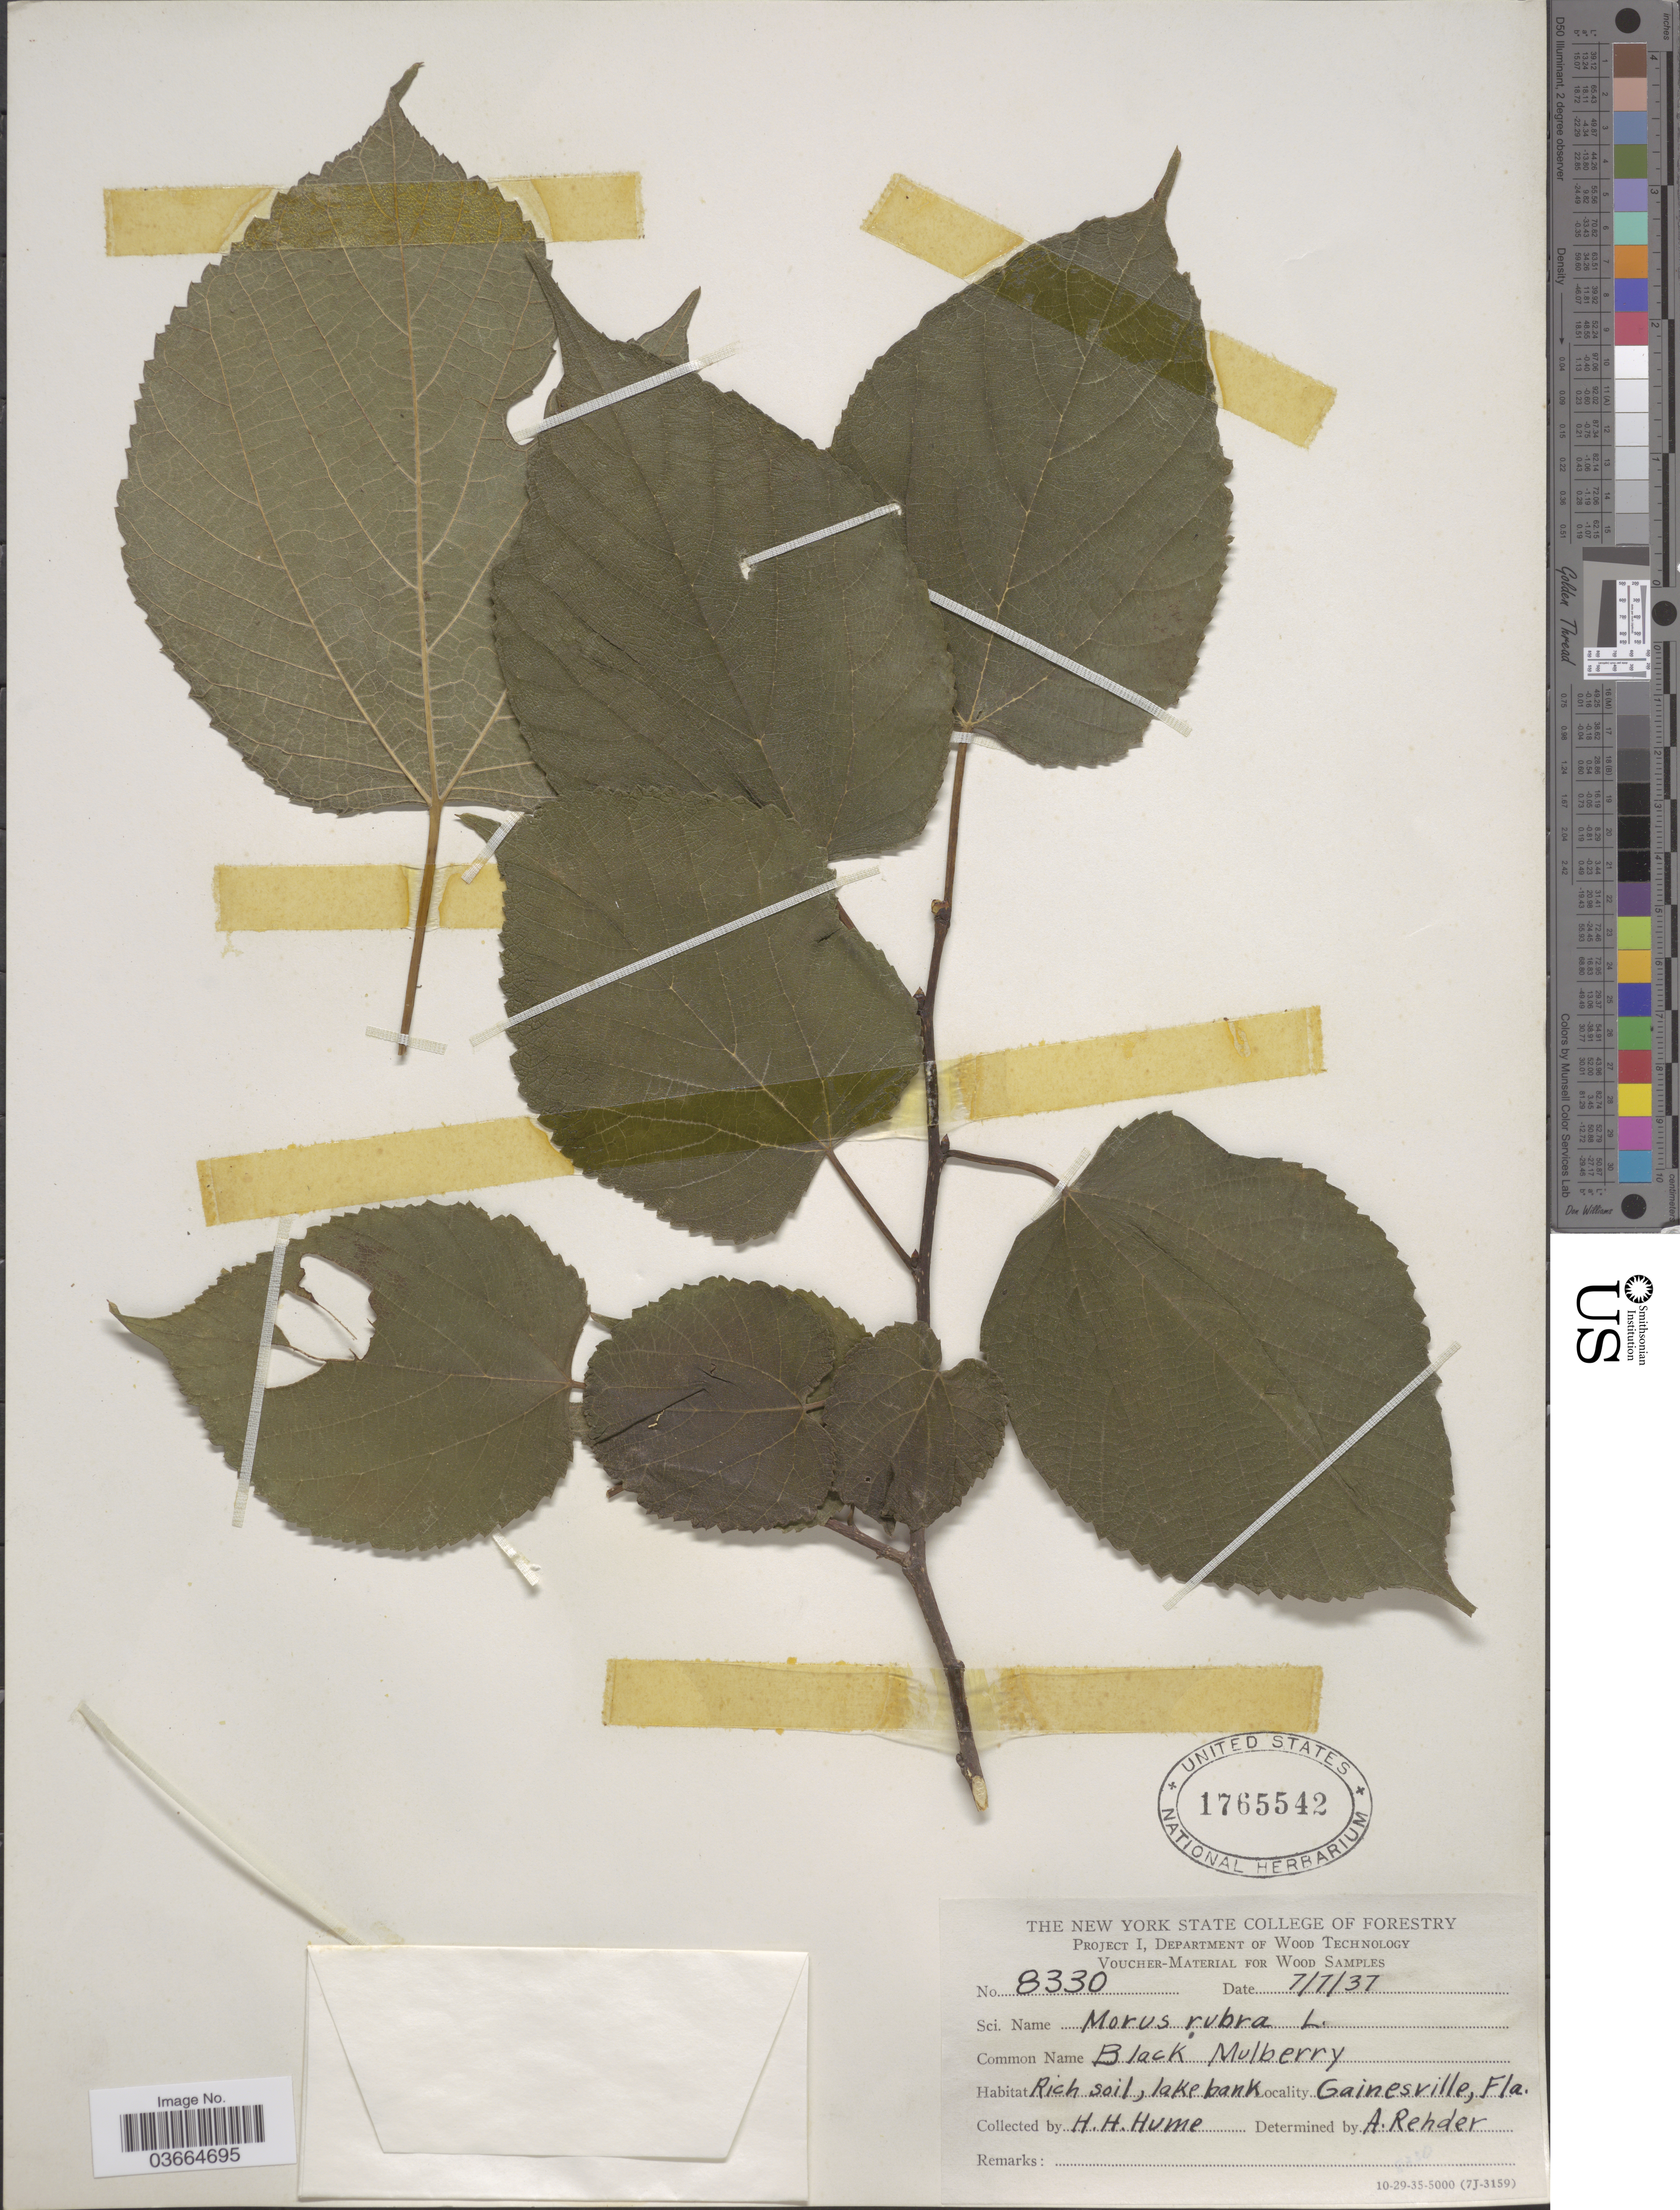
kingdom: Plantae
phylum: Tracheophyta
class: Magnoliopsida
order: Rosales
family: Moraceae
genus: Morus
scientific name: Morus rubra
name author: L.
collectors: H. Hume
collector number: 8330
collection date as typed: Transcribed d/m/y: 7/7/37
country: United States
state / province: Florida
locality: Gainesville.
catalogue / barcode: US 1765542